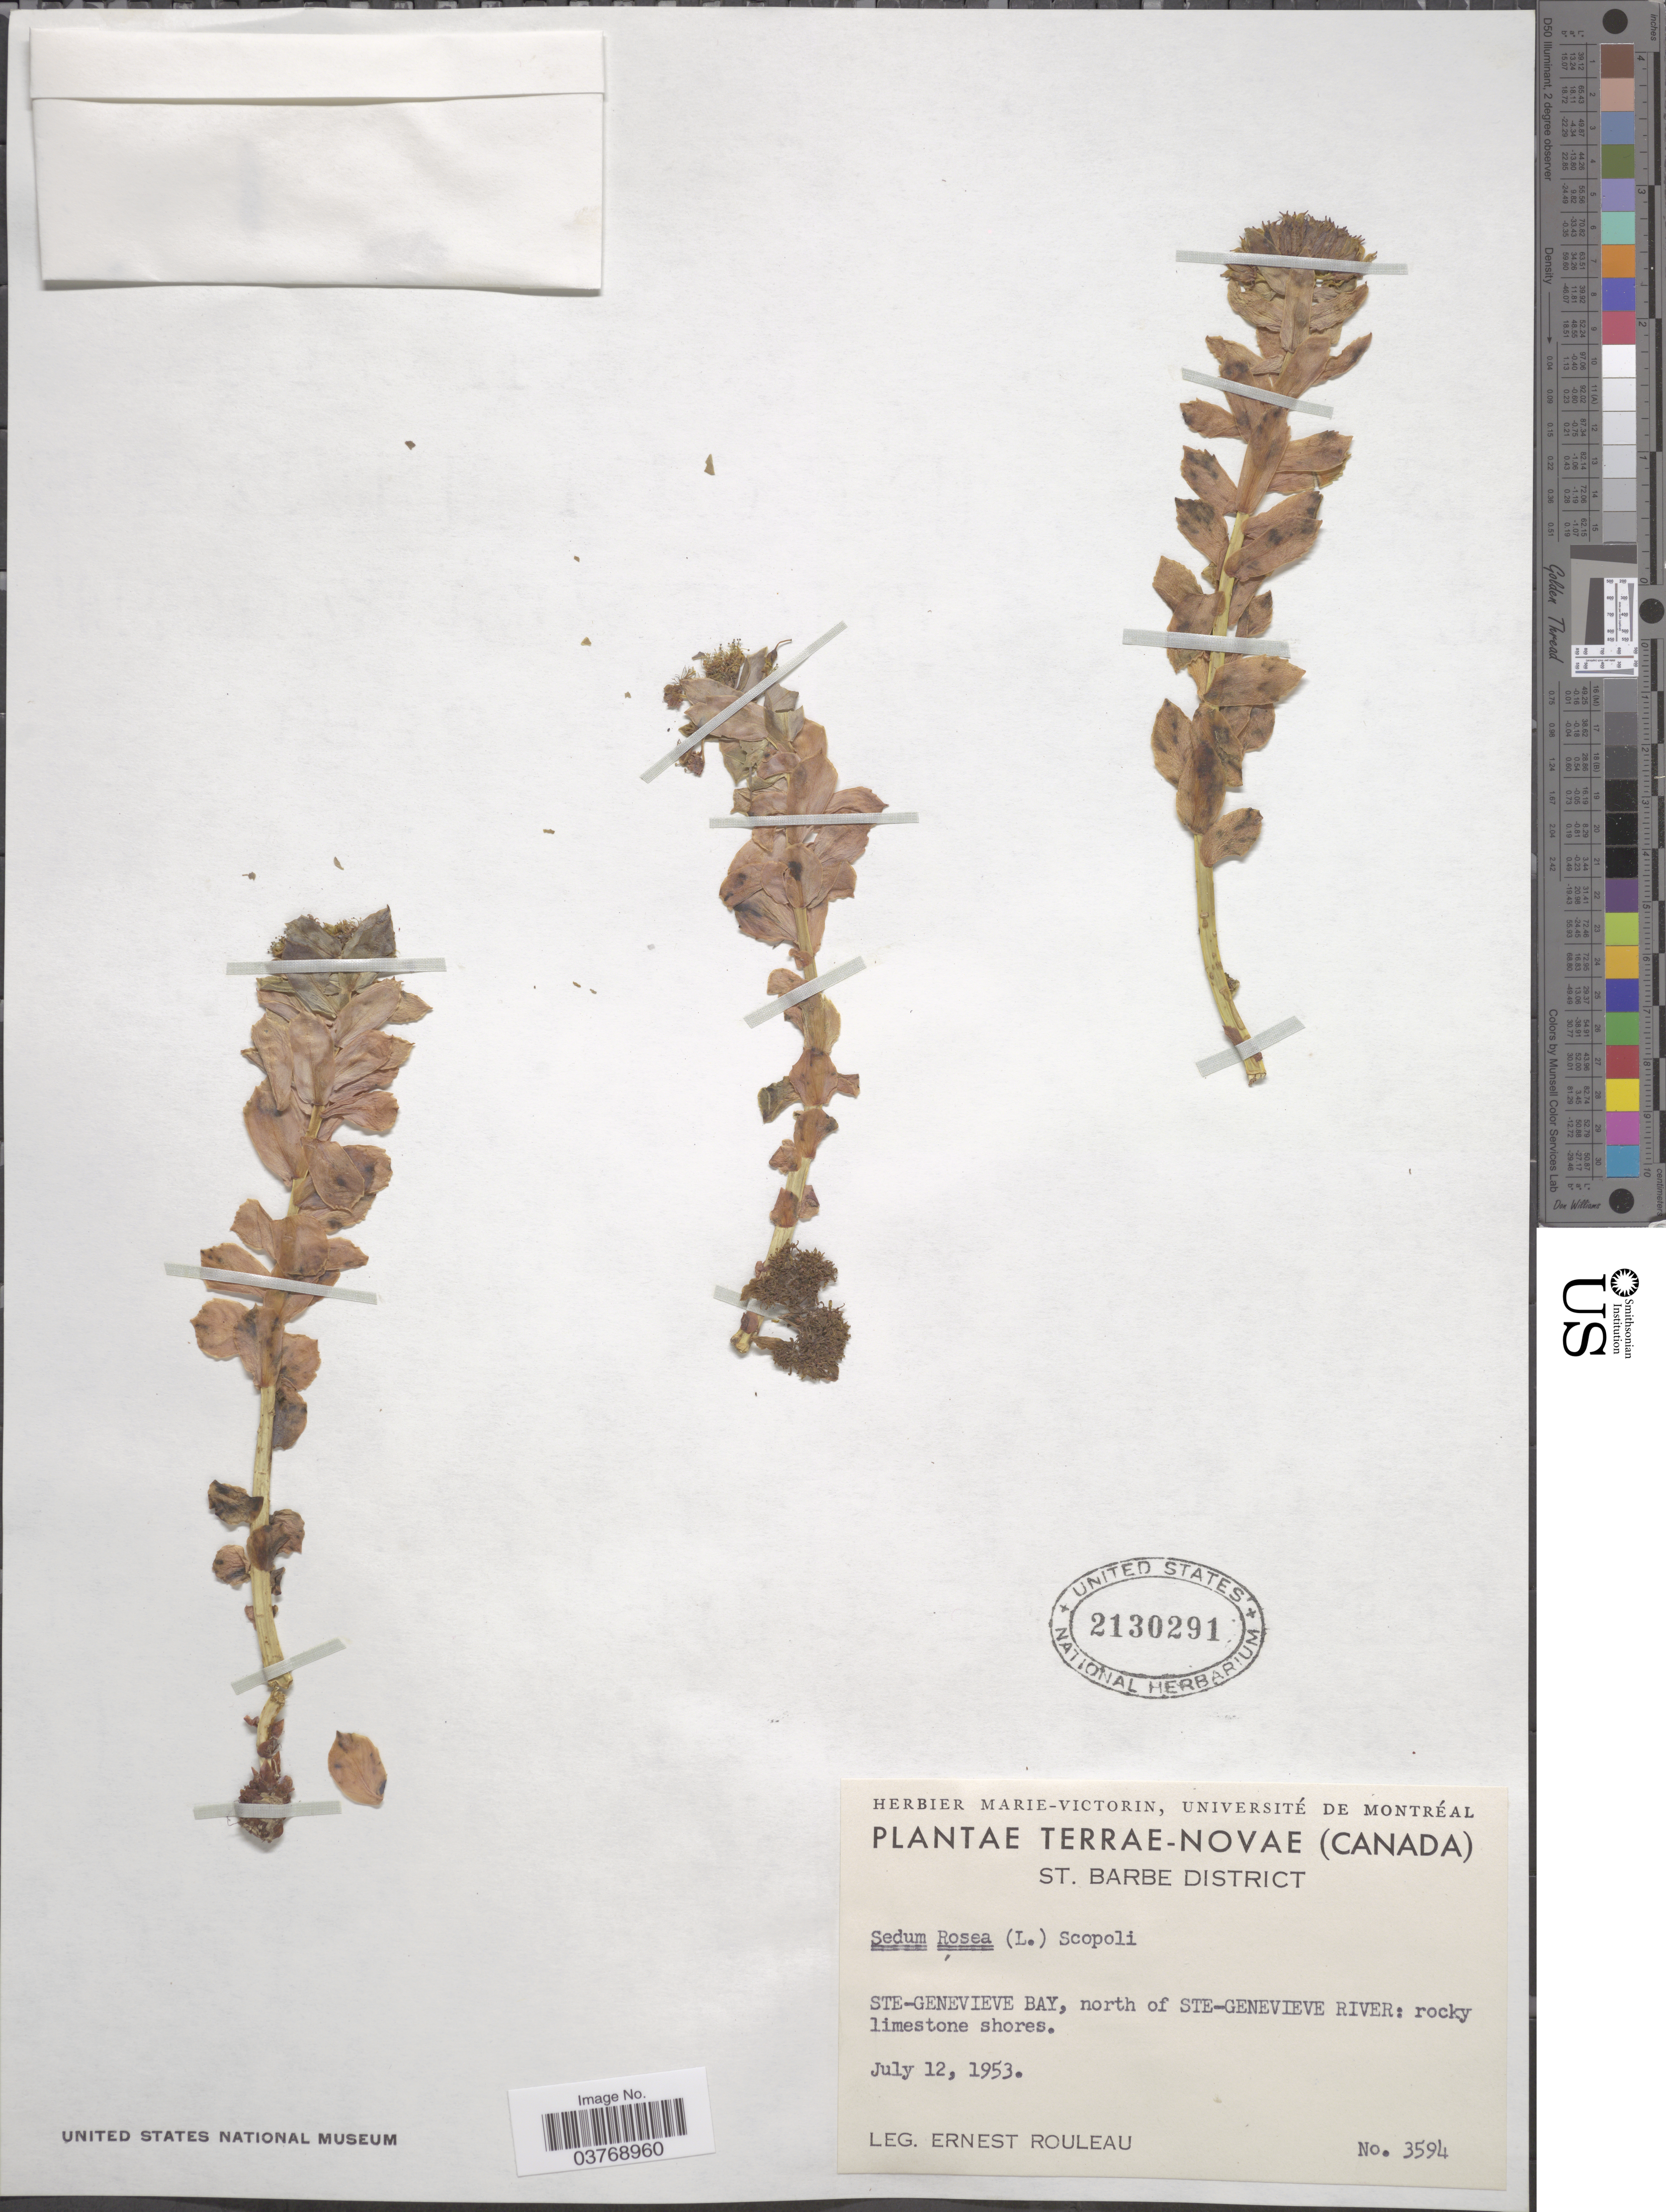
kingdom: Plantae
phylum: Tracheophyta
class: Magnoliopsida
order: Saxifragales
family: Crassulaceae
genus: Rhodiola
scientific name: Rhodiola rosea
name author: L.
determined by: Strong, Mark T., (BOT), Smithsonian Institution - National Museum of Natural History (UNITED STATES)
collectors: E. Rouleau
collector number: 3594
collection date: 1953-07-12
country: Canada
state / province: Newfoundland and Labrador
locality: Terrae-Novae. St. Barbe District. Ste-Genevieve Bay, north of Ste-Genevieve River.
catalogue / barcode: US 2130291